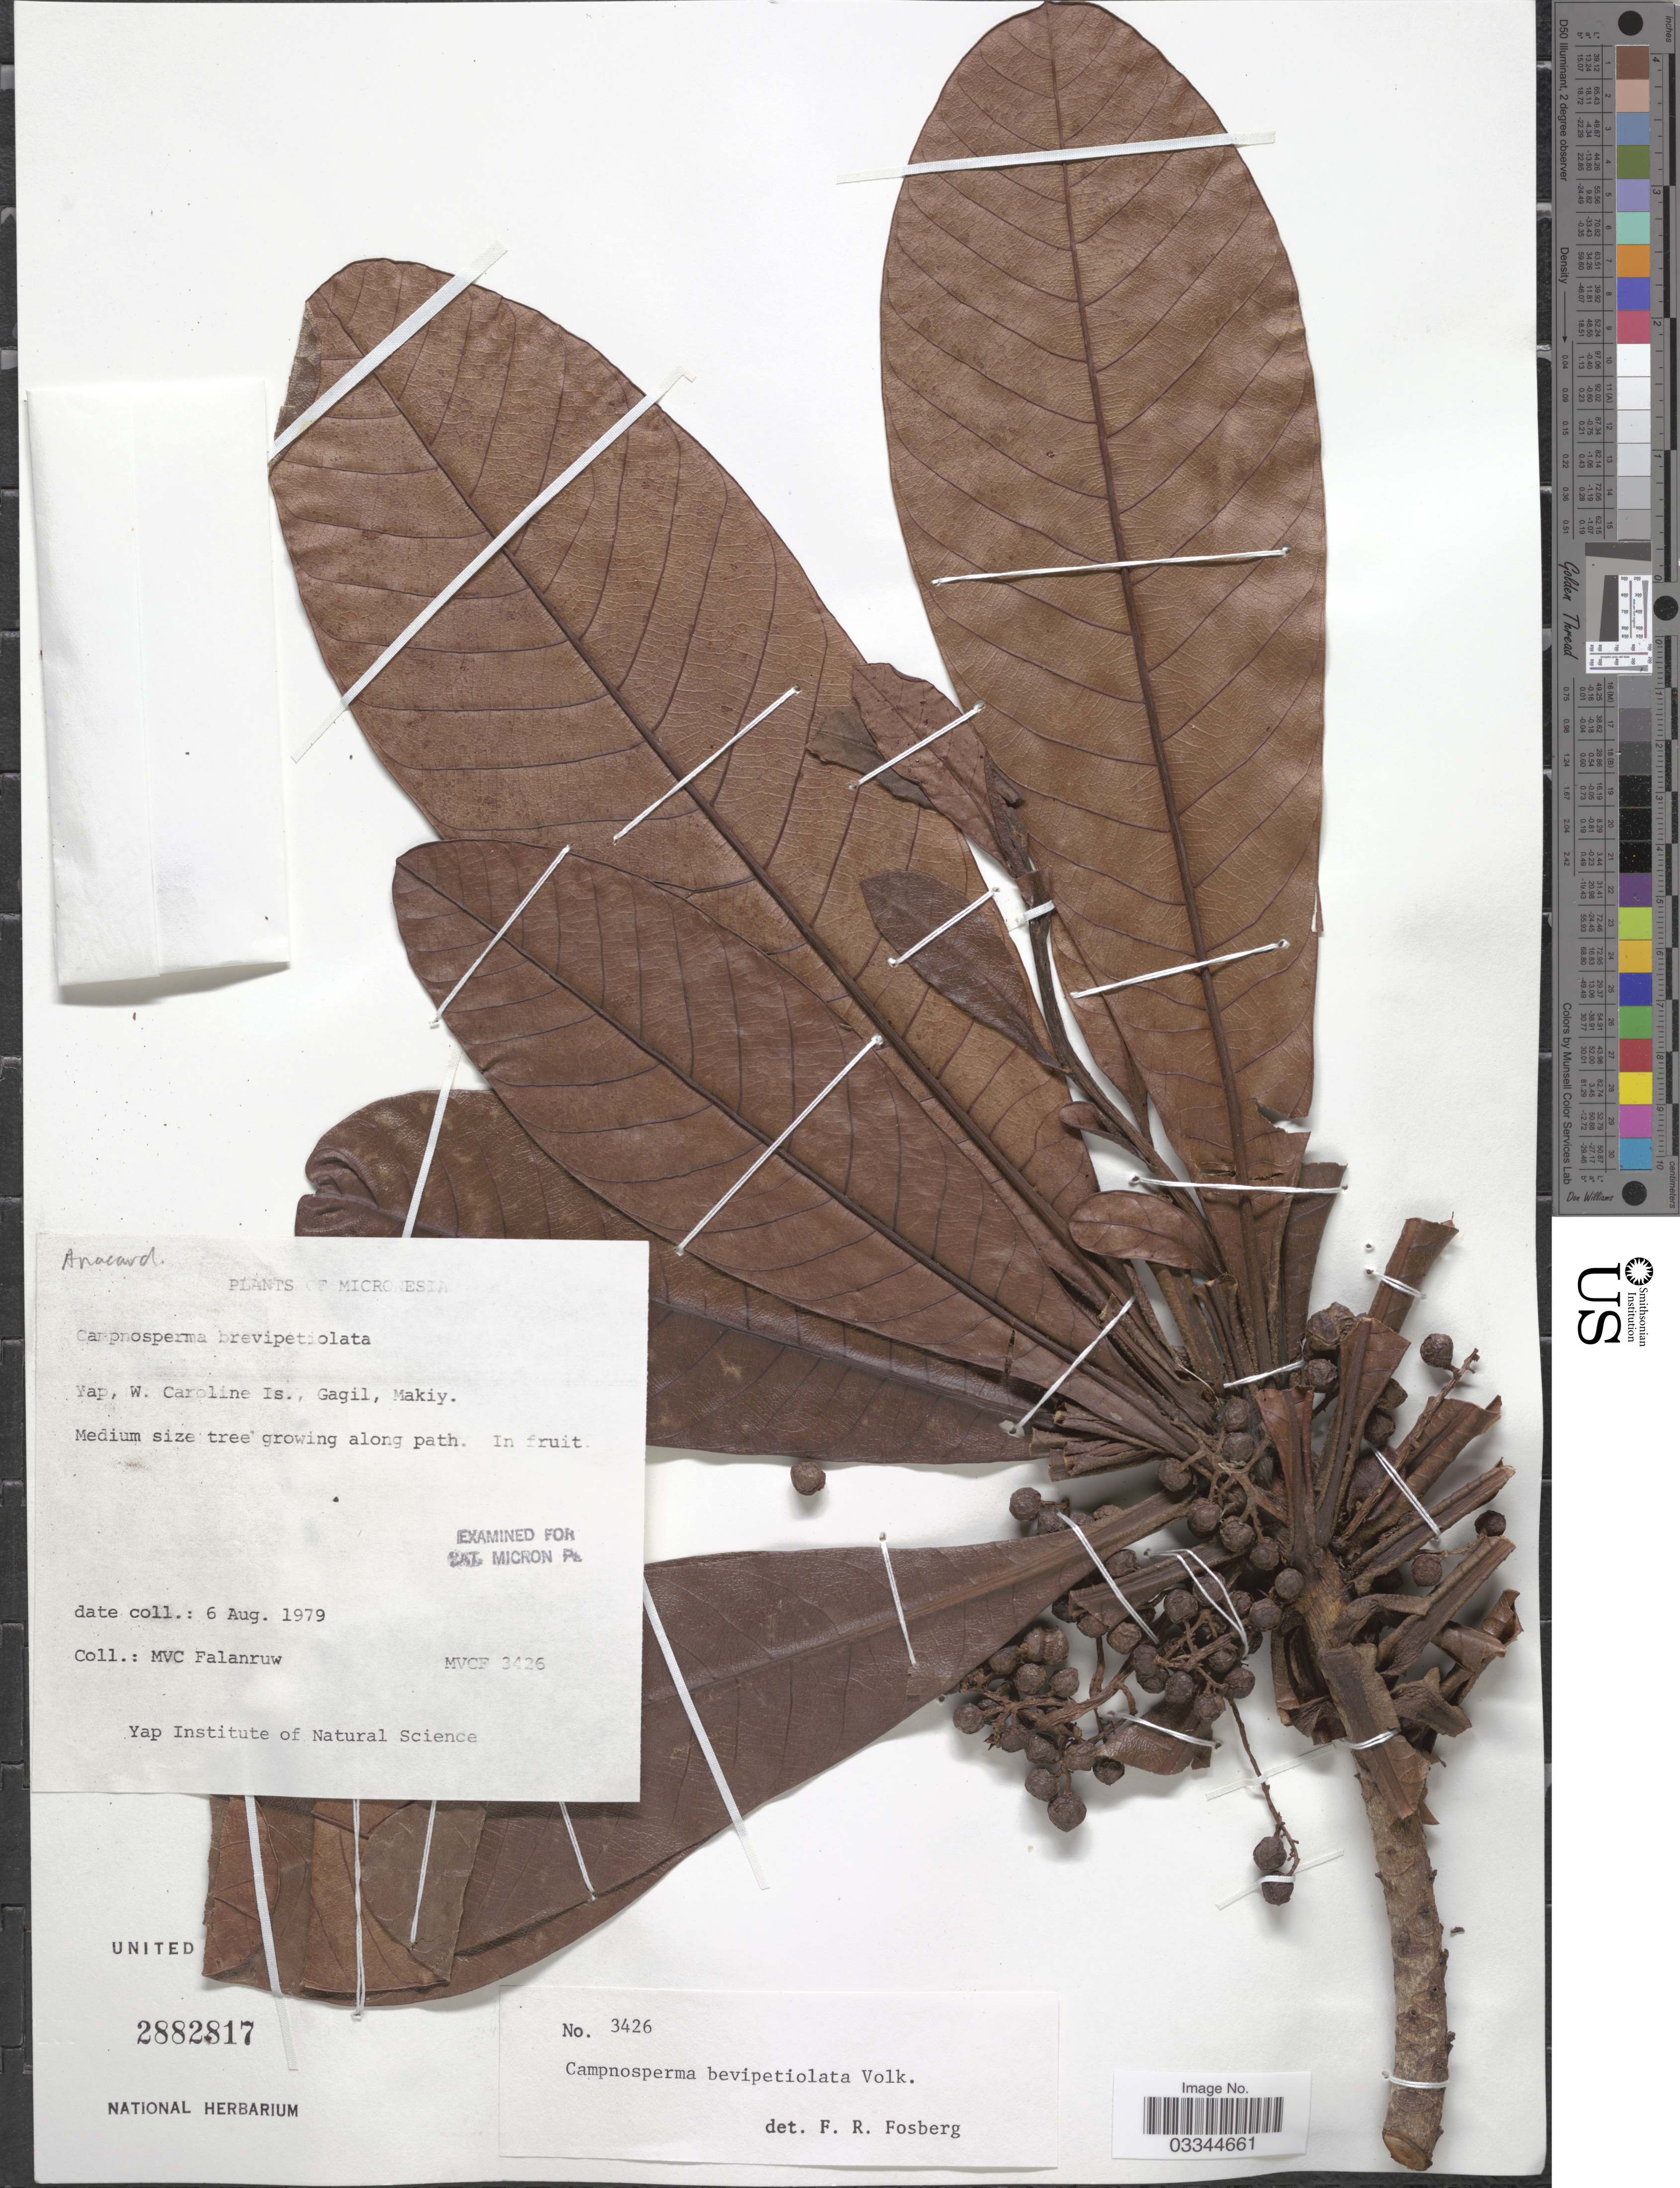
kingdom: Plantae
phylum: Tracheophyta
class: Magnoliopsida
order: Sapindales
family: Anacardiaceae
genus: Campnosperma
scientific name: Campnosperma brevipetiolatum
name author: Volk.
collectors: M. V. Falanruw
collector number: MVCF3426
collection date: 1979-08-06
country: Micronesia, Federated States of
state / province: Yap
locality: Micronesia, W. Caroline Is., Gagil, Makiy.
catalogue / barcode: US 2882817